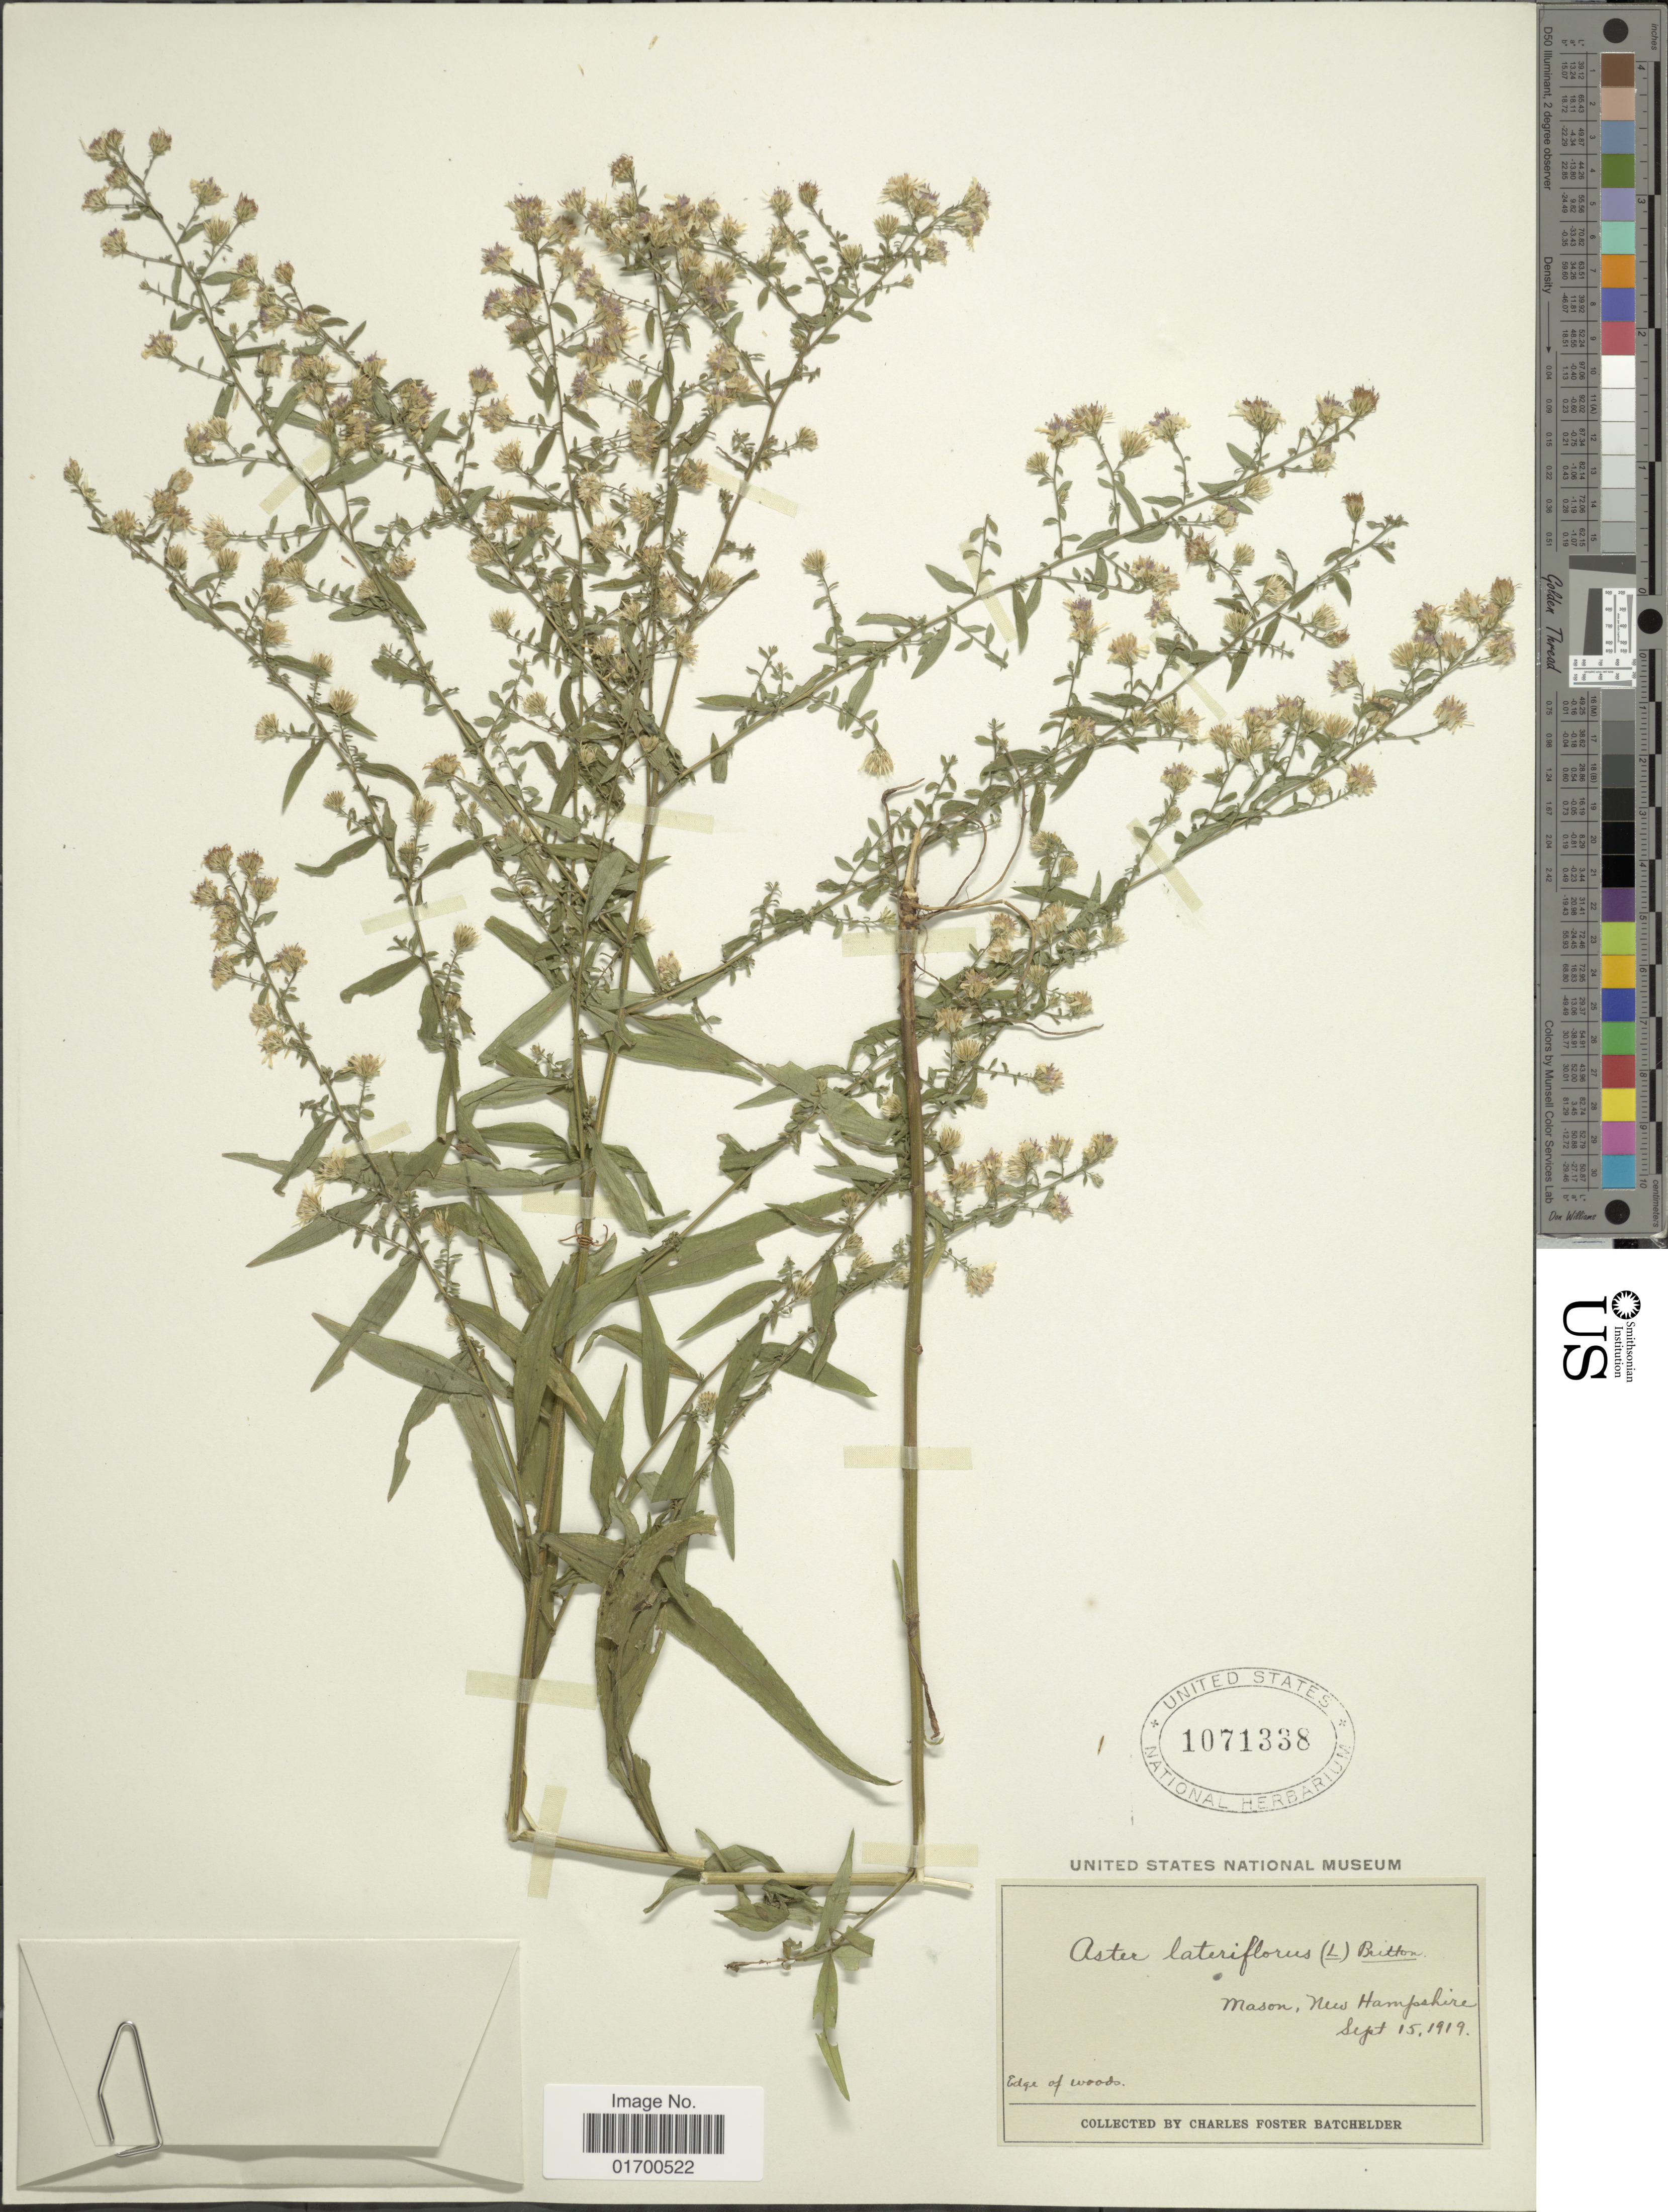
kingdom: Plantae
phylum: Tracheophyta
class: Magnoliopsida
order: Asterales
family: Asteraceae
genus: Symphyotrichum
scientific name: Symphyotrichum lateriflorum var. hirsuticaule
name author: (DC.) G.L. Nesom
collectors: C. Batchelder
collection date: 1919-09-15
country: United States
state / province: New Hampshire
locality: Mason, edge of woods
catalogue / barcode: US 1071338